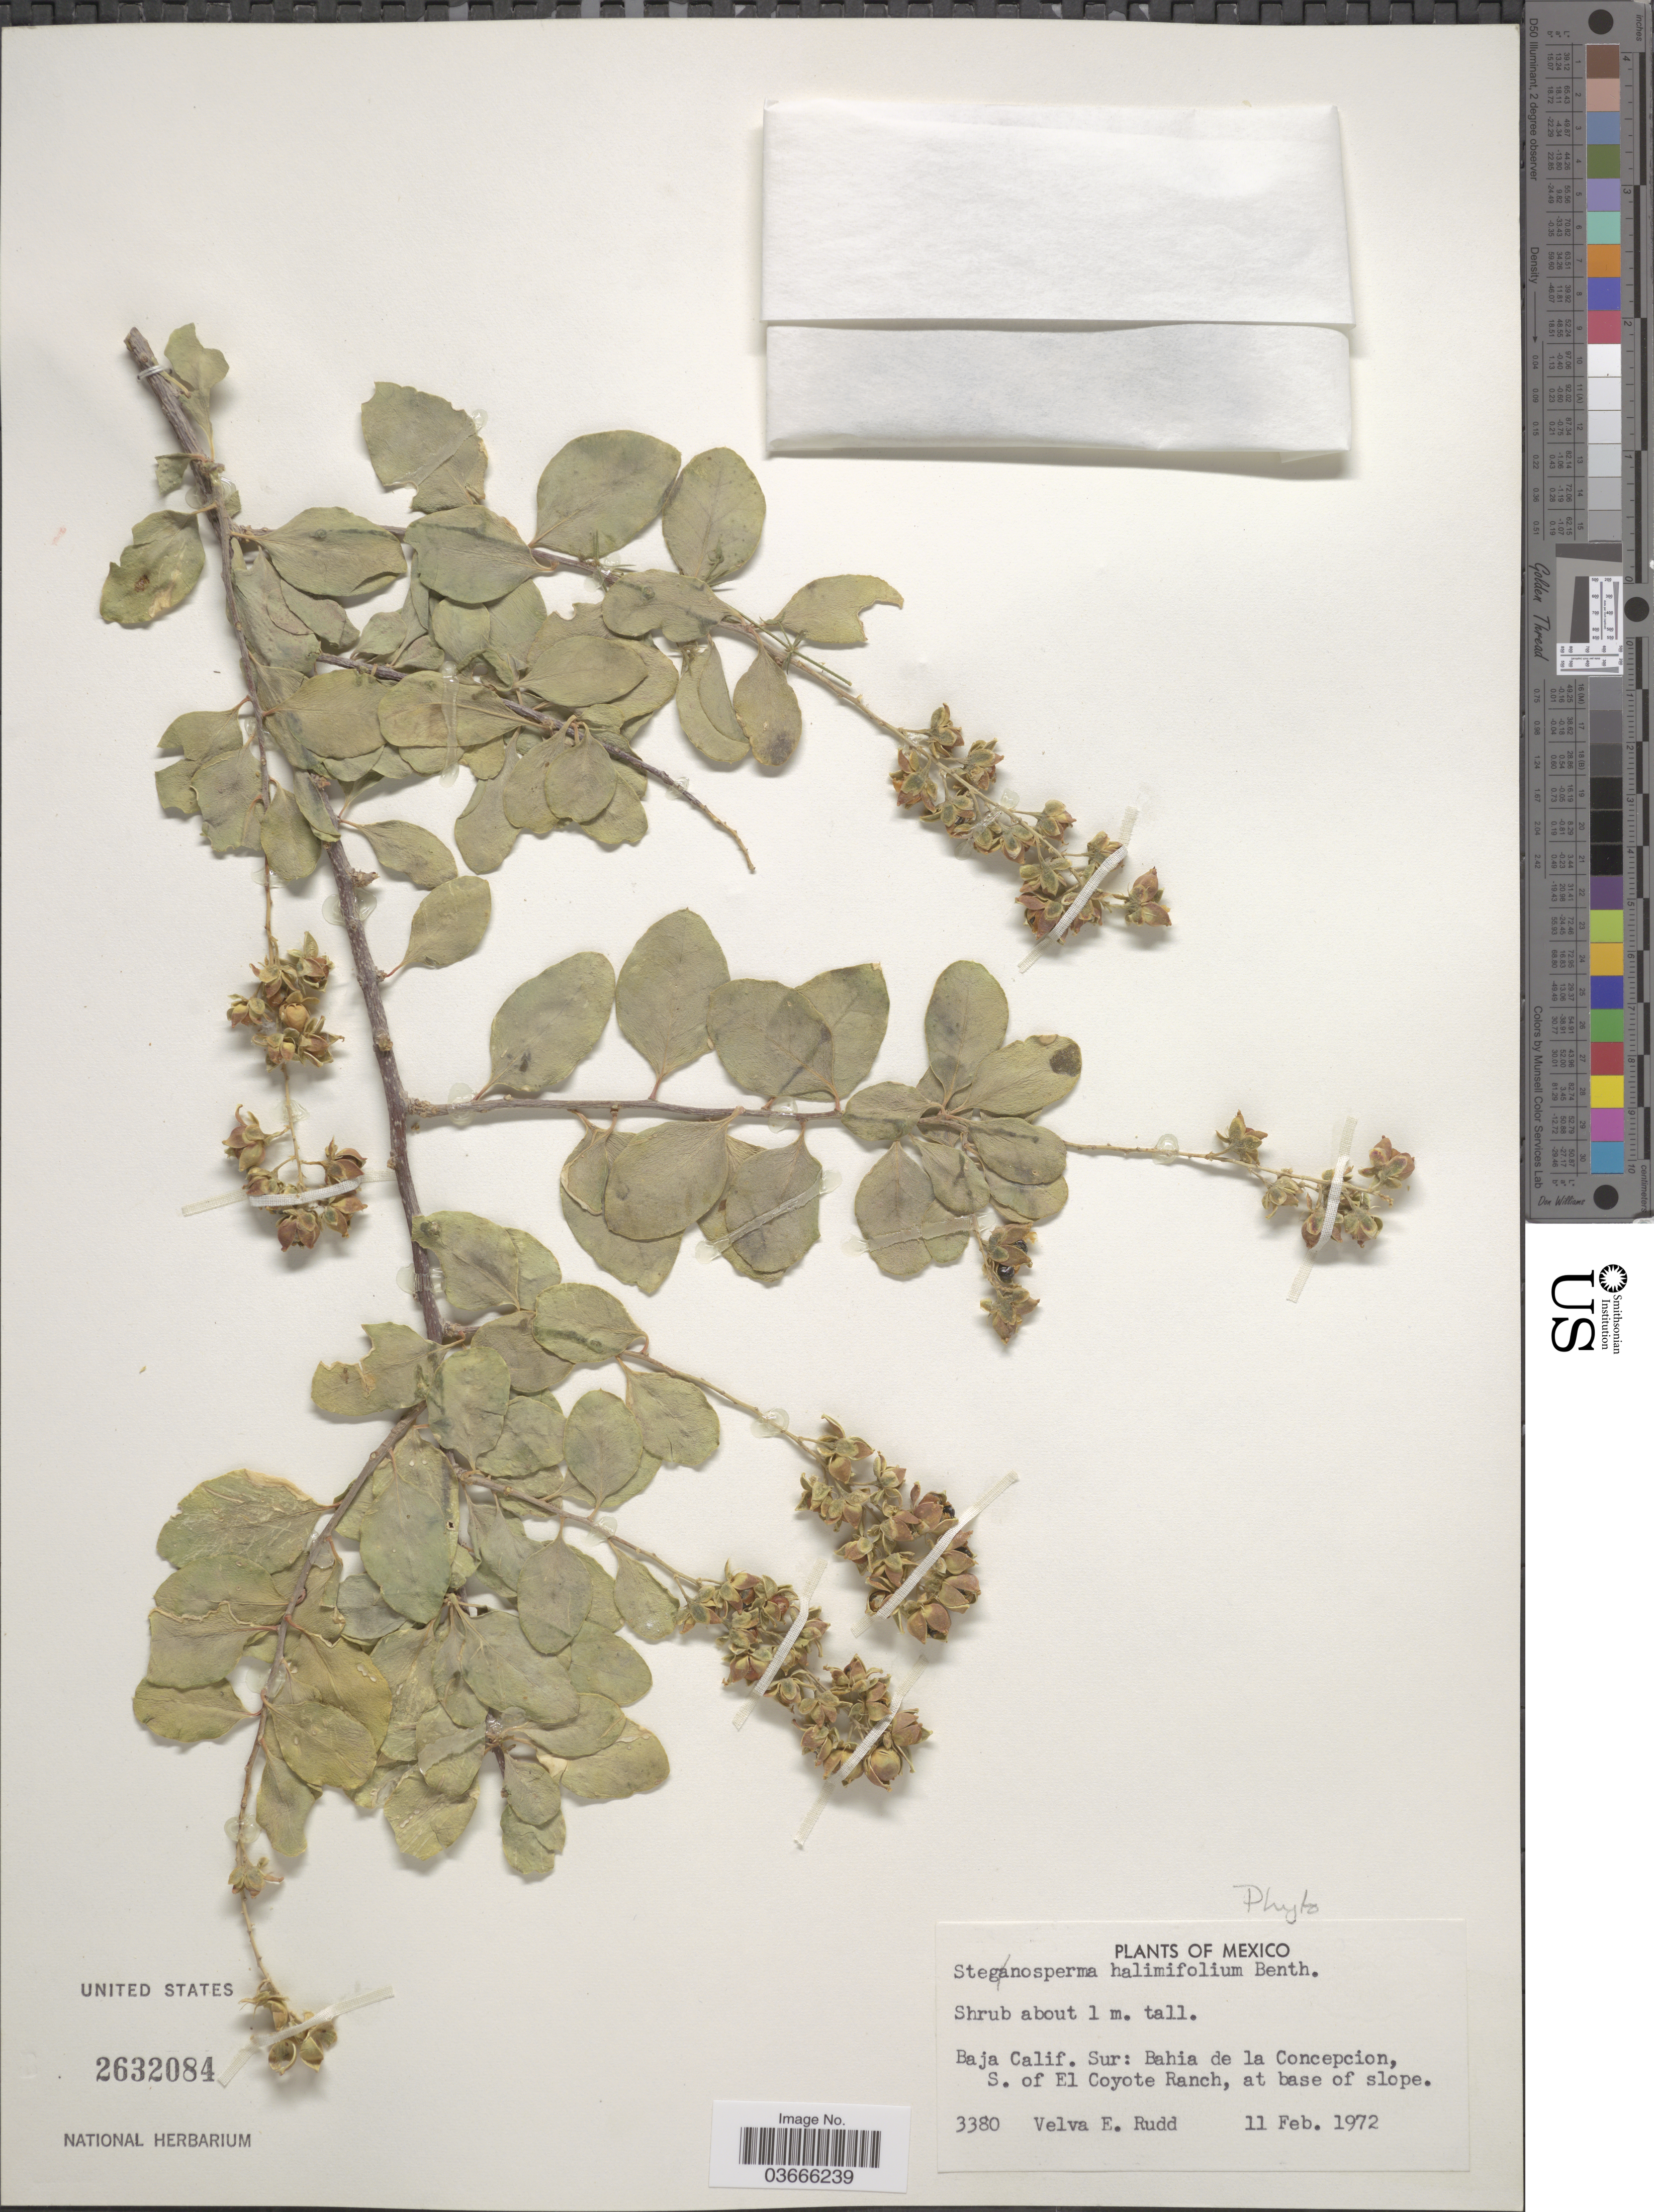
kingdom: Plantae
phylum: Tracheophyta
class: Magnoliopsida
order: Caryophyllales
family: Stegnospermataceae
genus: Stegnosperma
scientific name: Stegnosperma halimifolium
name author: Benth.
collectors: V. E. Rudd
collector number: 3380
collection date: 1972-02-11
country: Mexico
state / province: Baja California Sur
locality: Bahia de la Concepcion, S. of El Coyote Ranch, at base of slope.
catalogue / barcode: US 2632084